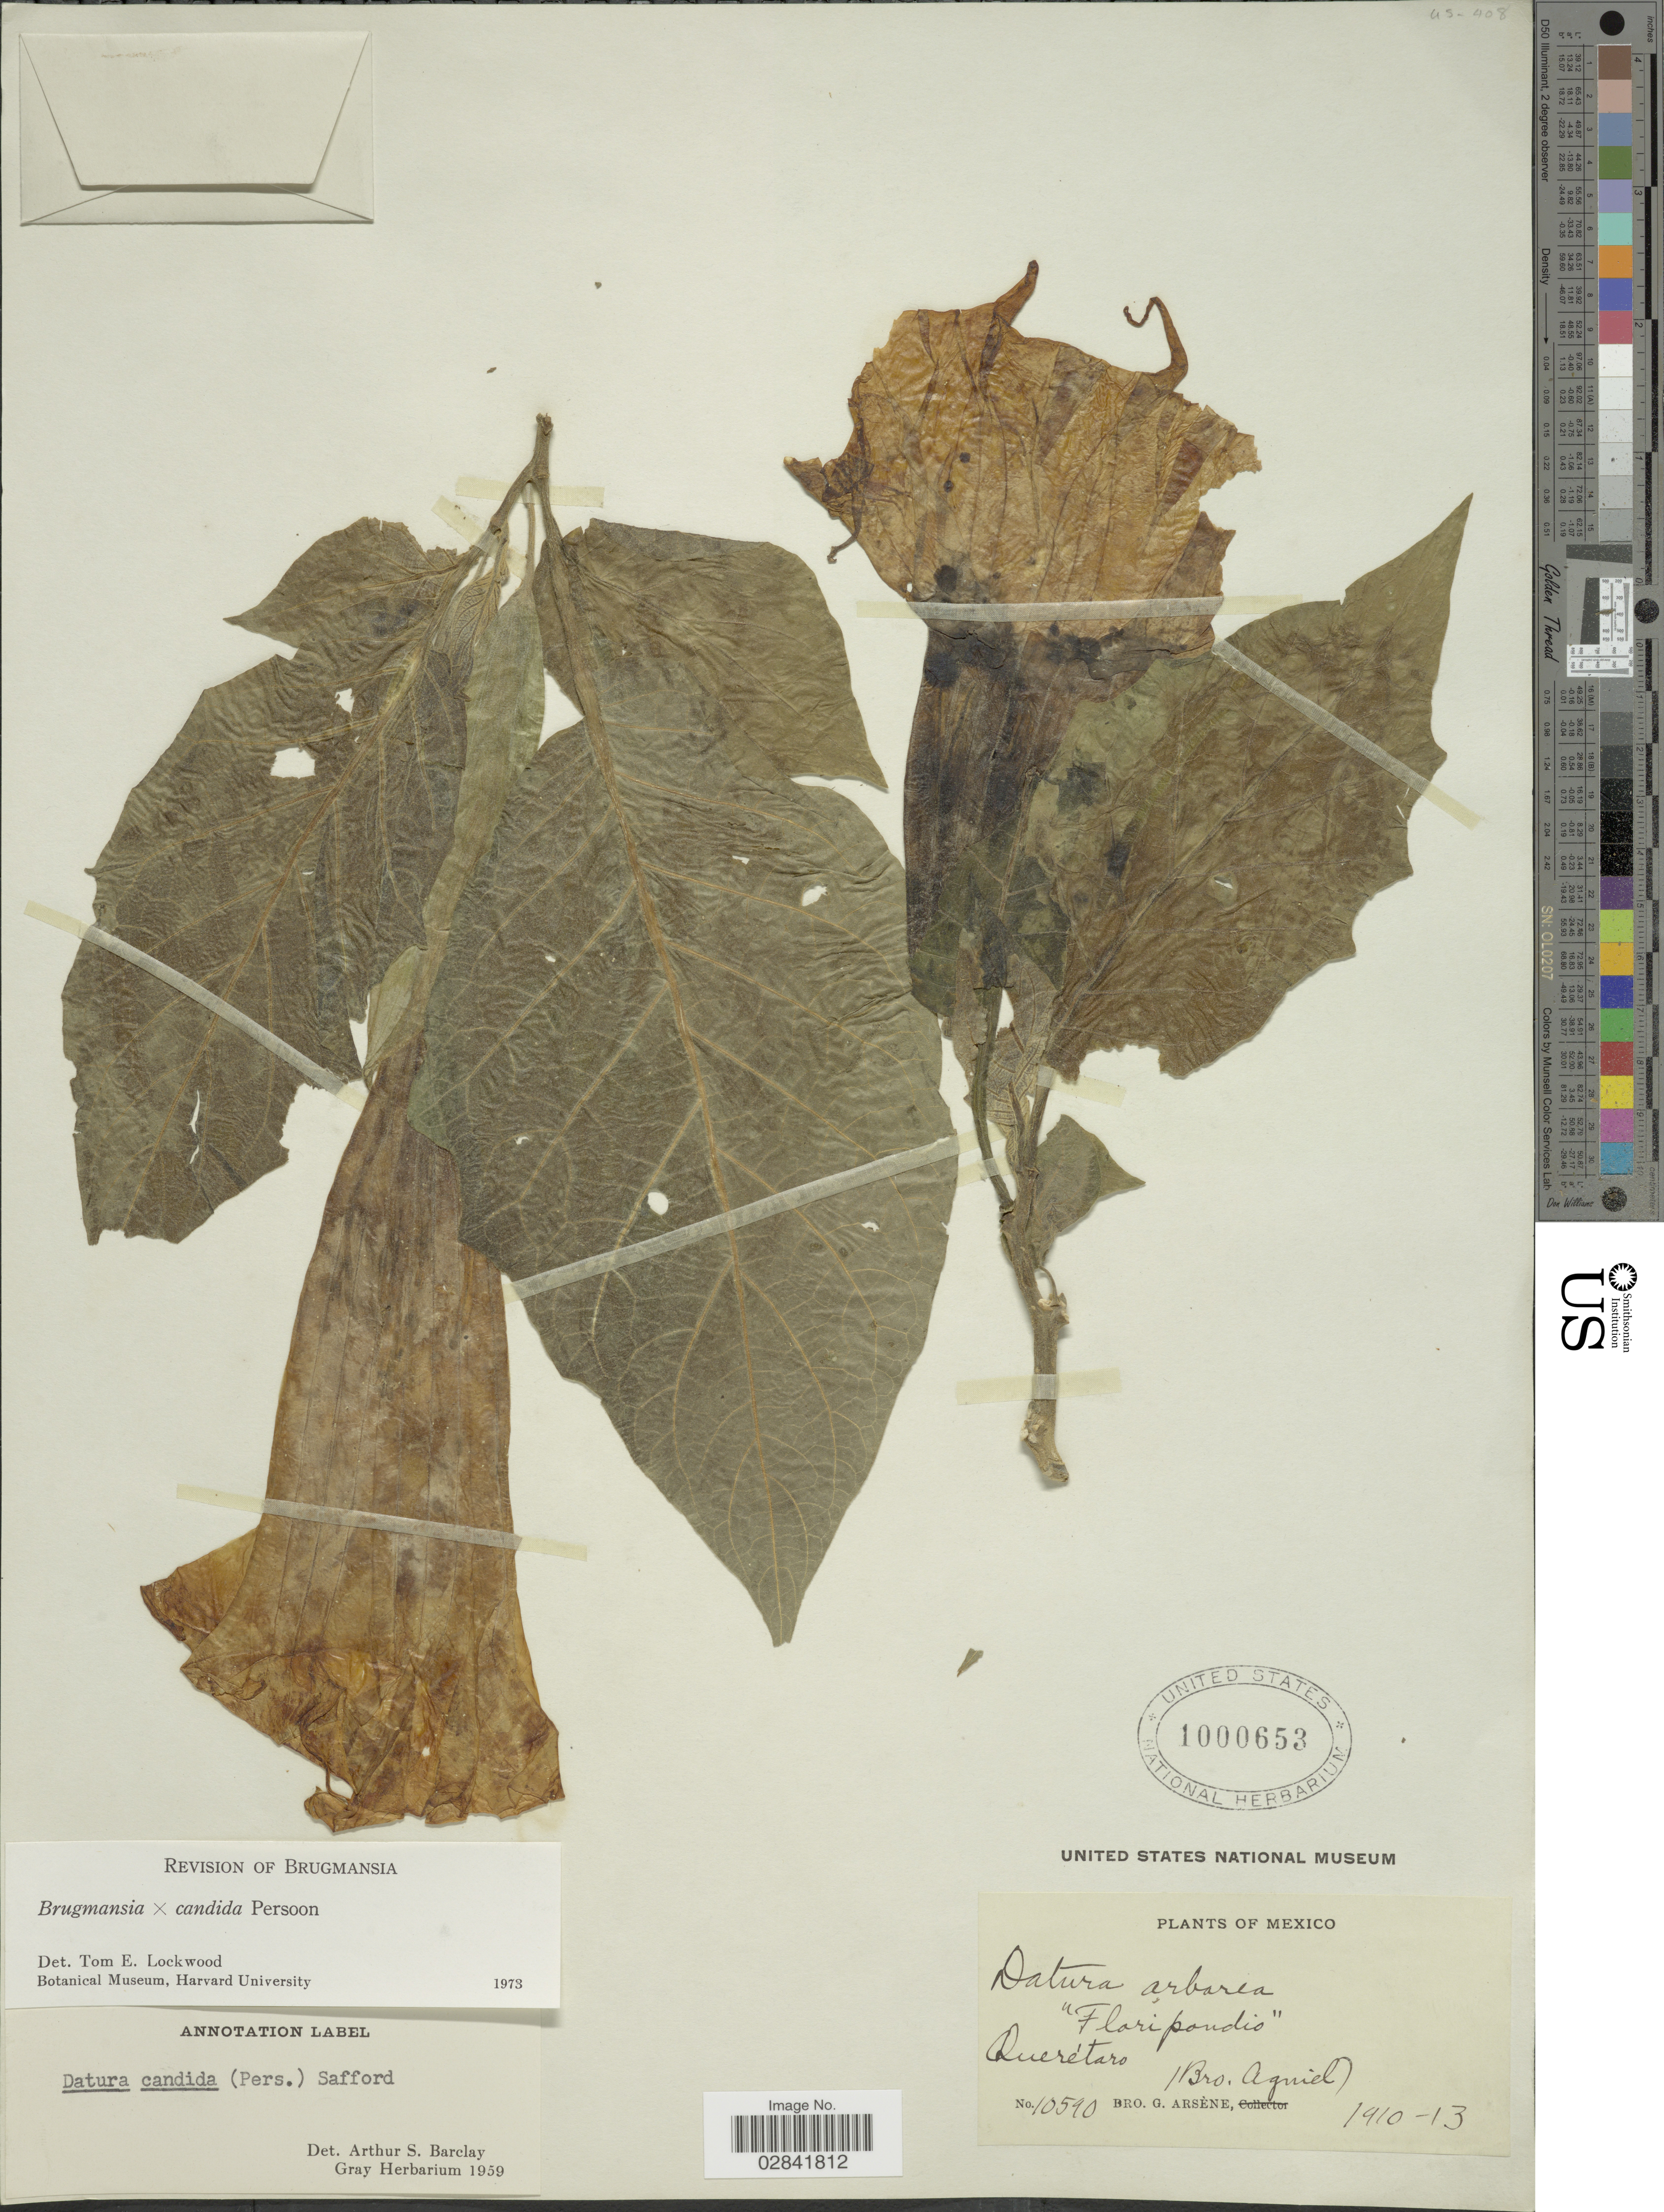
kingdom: Plantae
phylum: Tracheophyta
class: Magnoliopsida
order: Solanales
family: Solanaceae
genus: Brugmansia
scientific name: Brugmansia x candida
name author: Pers.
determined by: Lockwood, T. E.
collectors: Bro. G. Arsène & Bro. Agniel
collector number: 10590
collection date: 1910/1913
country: Mexico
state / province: Querétaro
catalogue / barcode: US 1000653